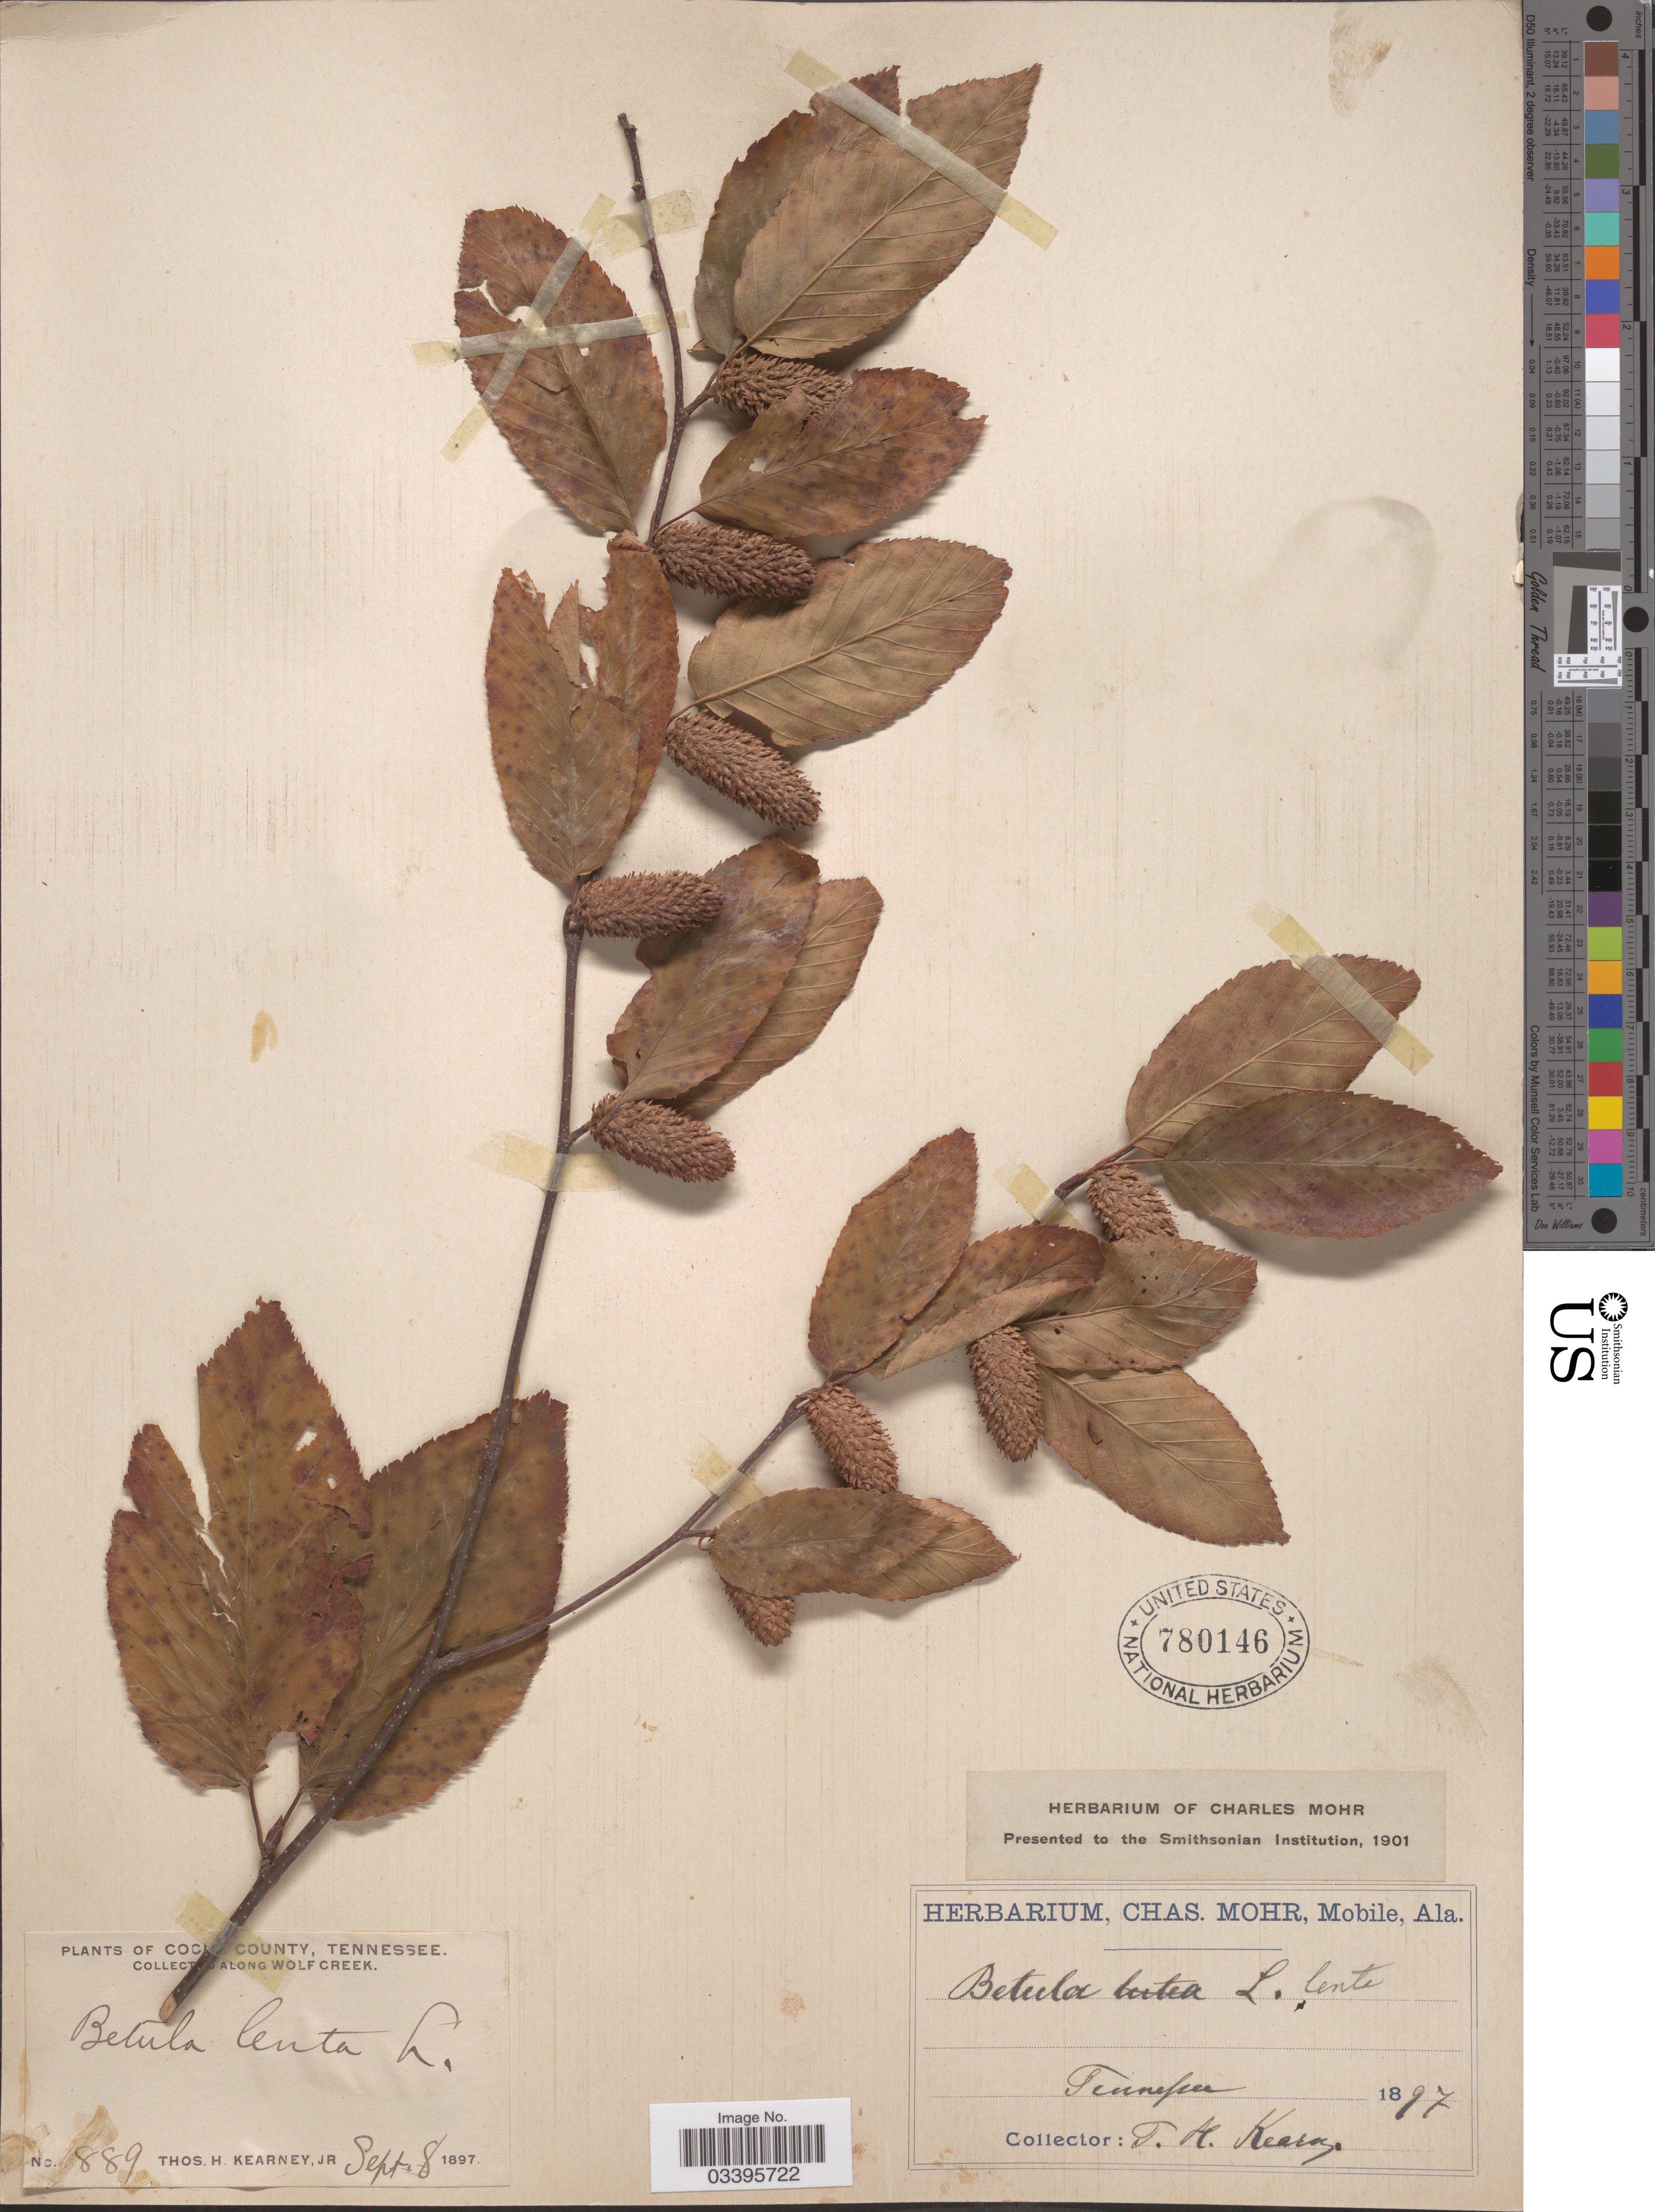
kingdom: Plantae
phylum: Tracheophyta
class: Magnoliopsida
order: Fagales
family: Betulaceae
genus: Betula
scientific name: Betula lenta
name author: L.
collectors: T. H. Kearney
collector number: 889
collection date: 1897-09-08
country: United States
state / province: Tennessee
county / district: Cocke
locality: Along Wolf Creek.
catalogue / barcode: US 780146